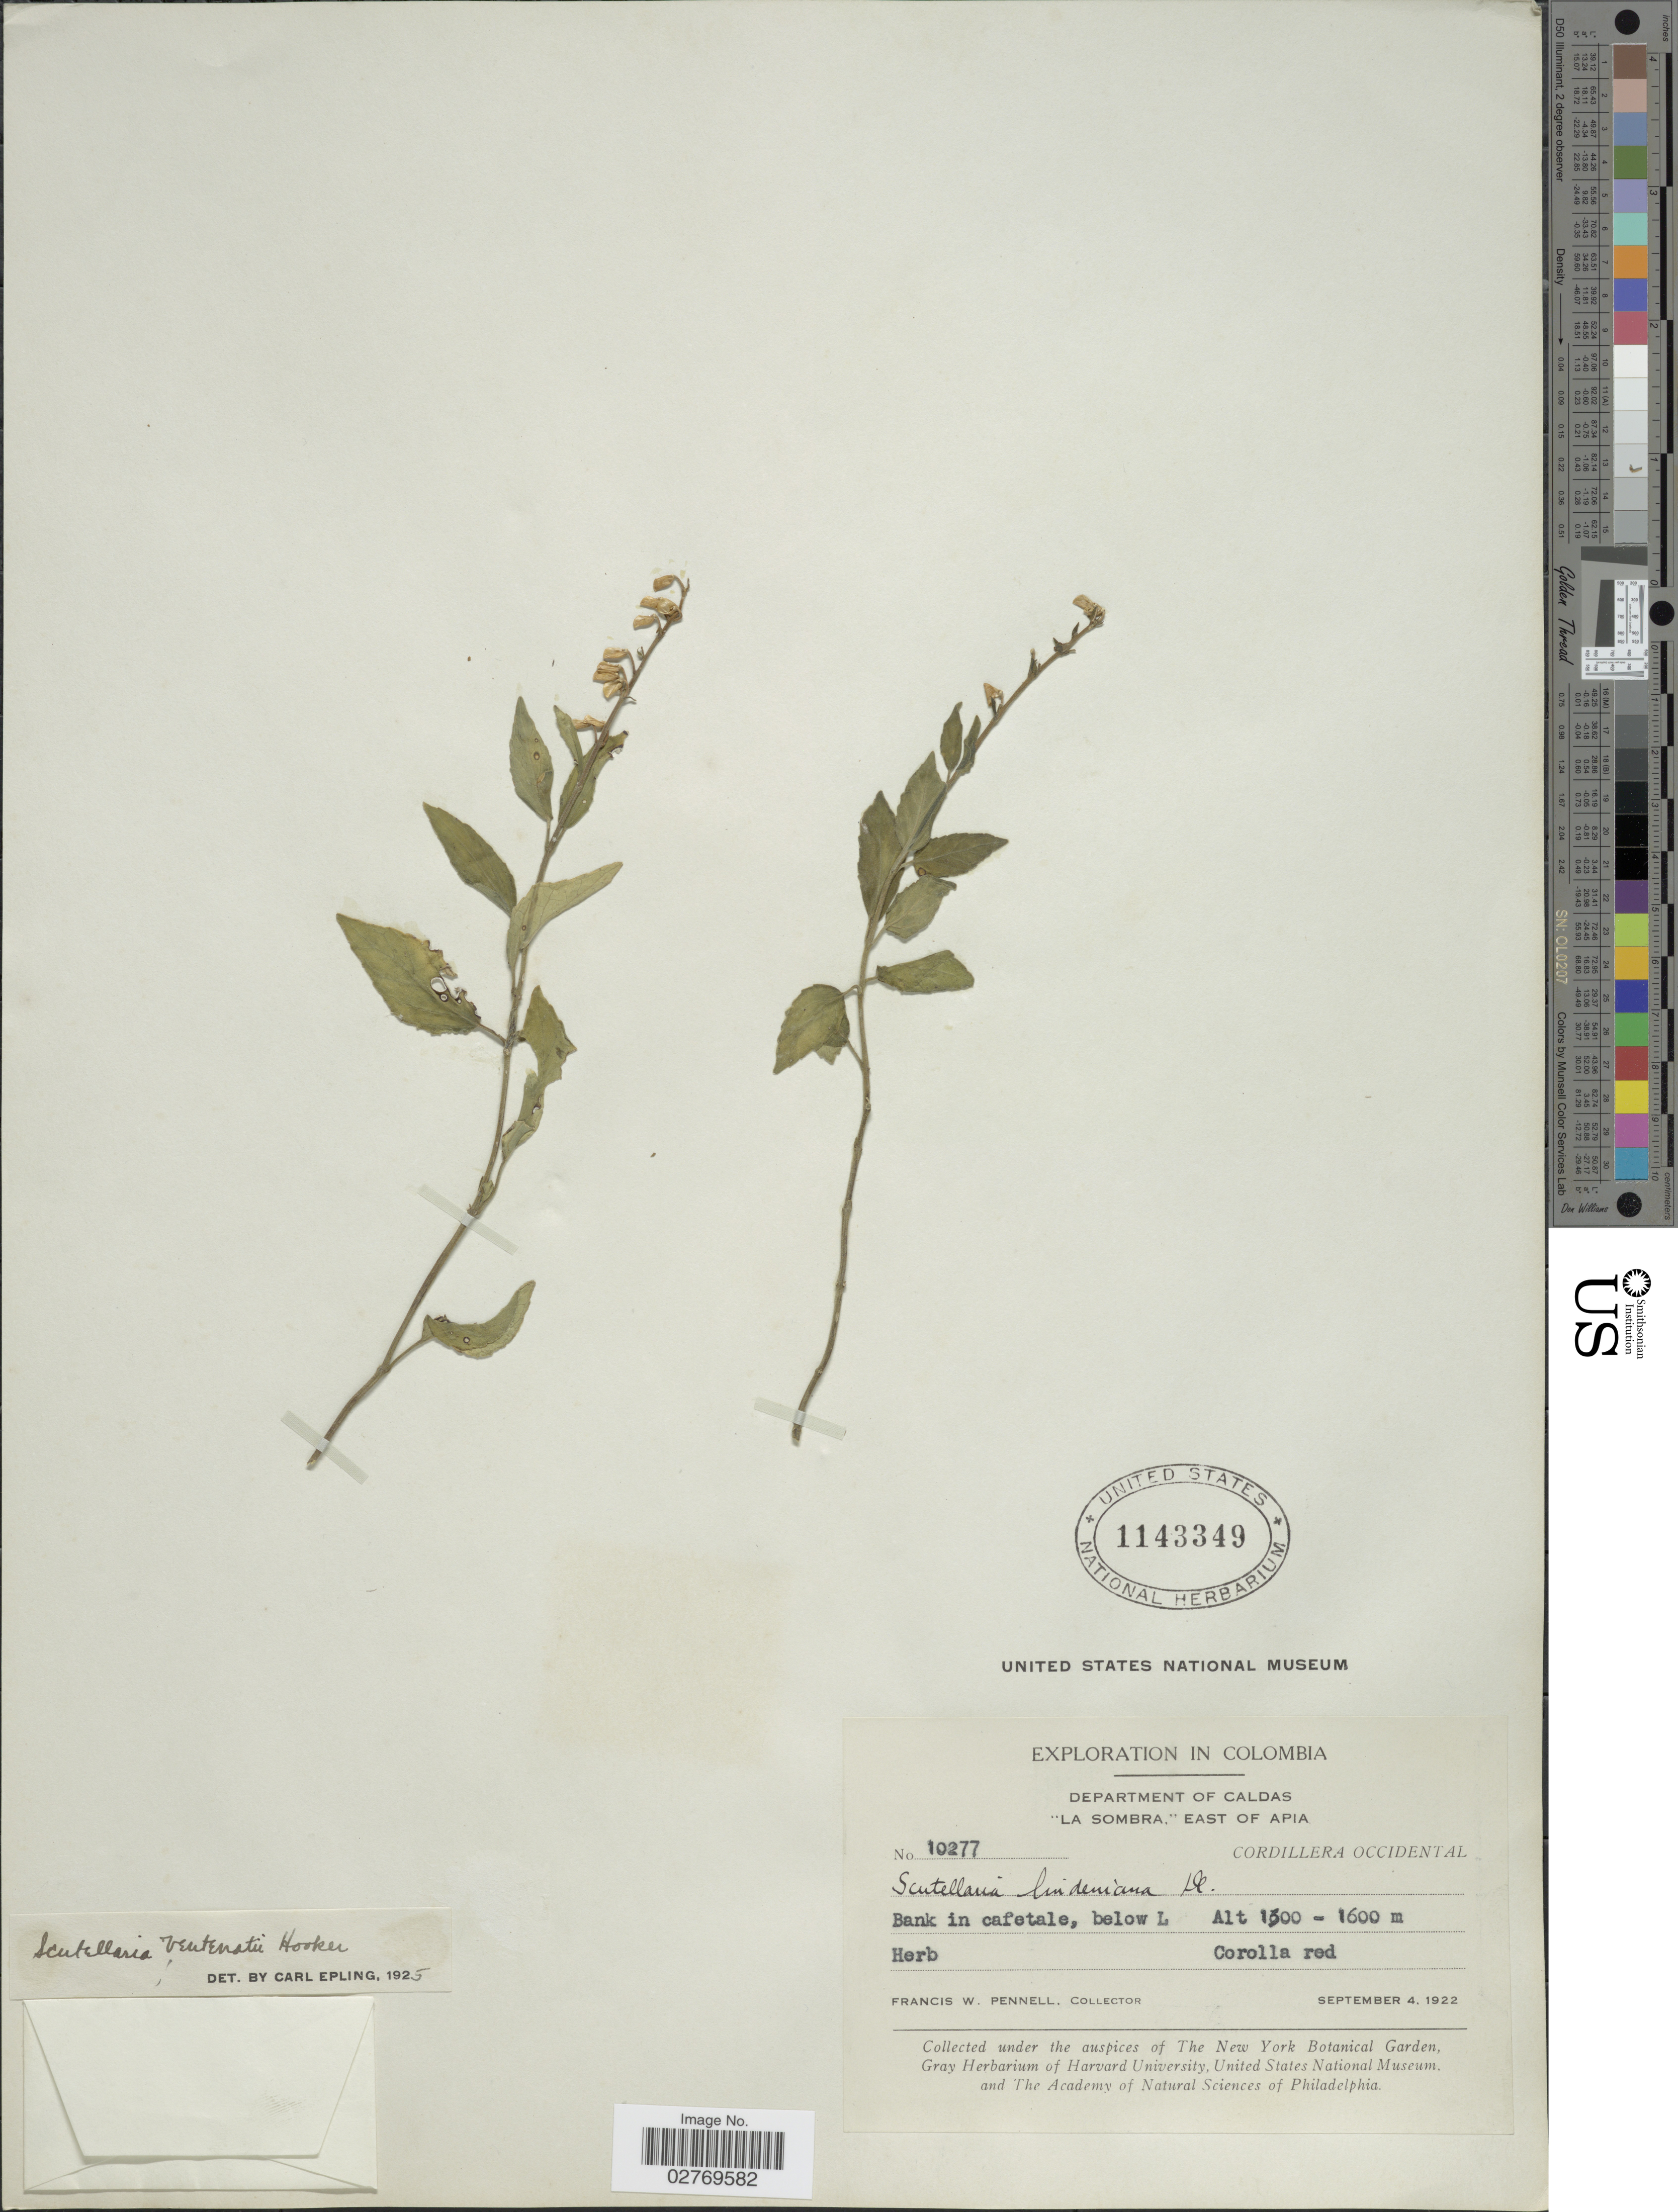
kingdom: Plantae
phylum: Tracheophyta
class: Magnoliopsida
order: Lamiales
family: Lamiaceae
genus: Scutellaria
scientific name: Scutellaria ventenatii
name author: Hook.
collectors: F. W. Pennell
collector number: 10277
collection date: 1922-09-04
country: Colombia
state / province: Caldas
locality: Department of Caldas. "La Sombra", East of Apia. Cordillera Occidental. Bank in cafetale, below L.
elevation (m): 1300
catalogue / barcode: US 1143349